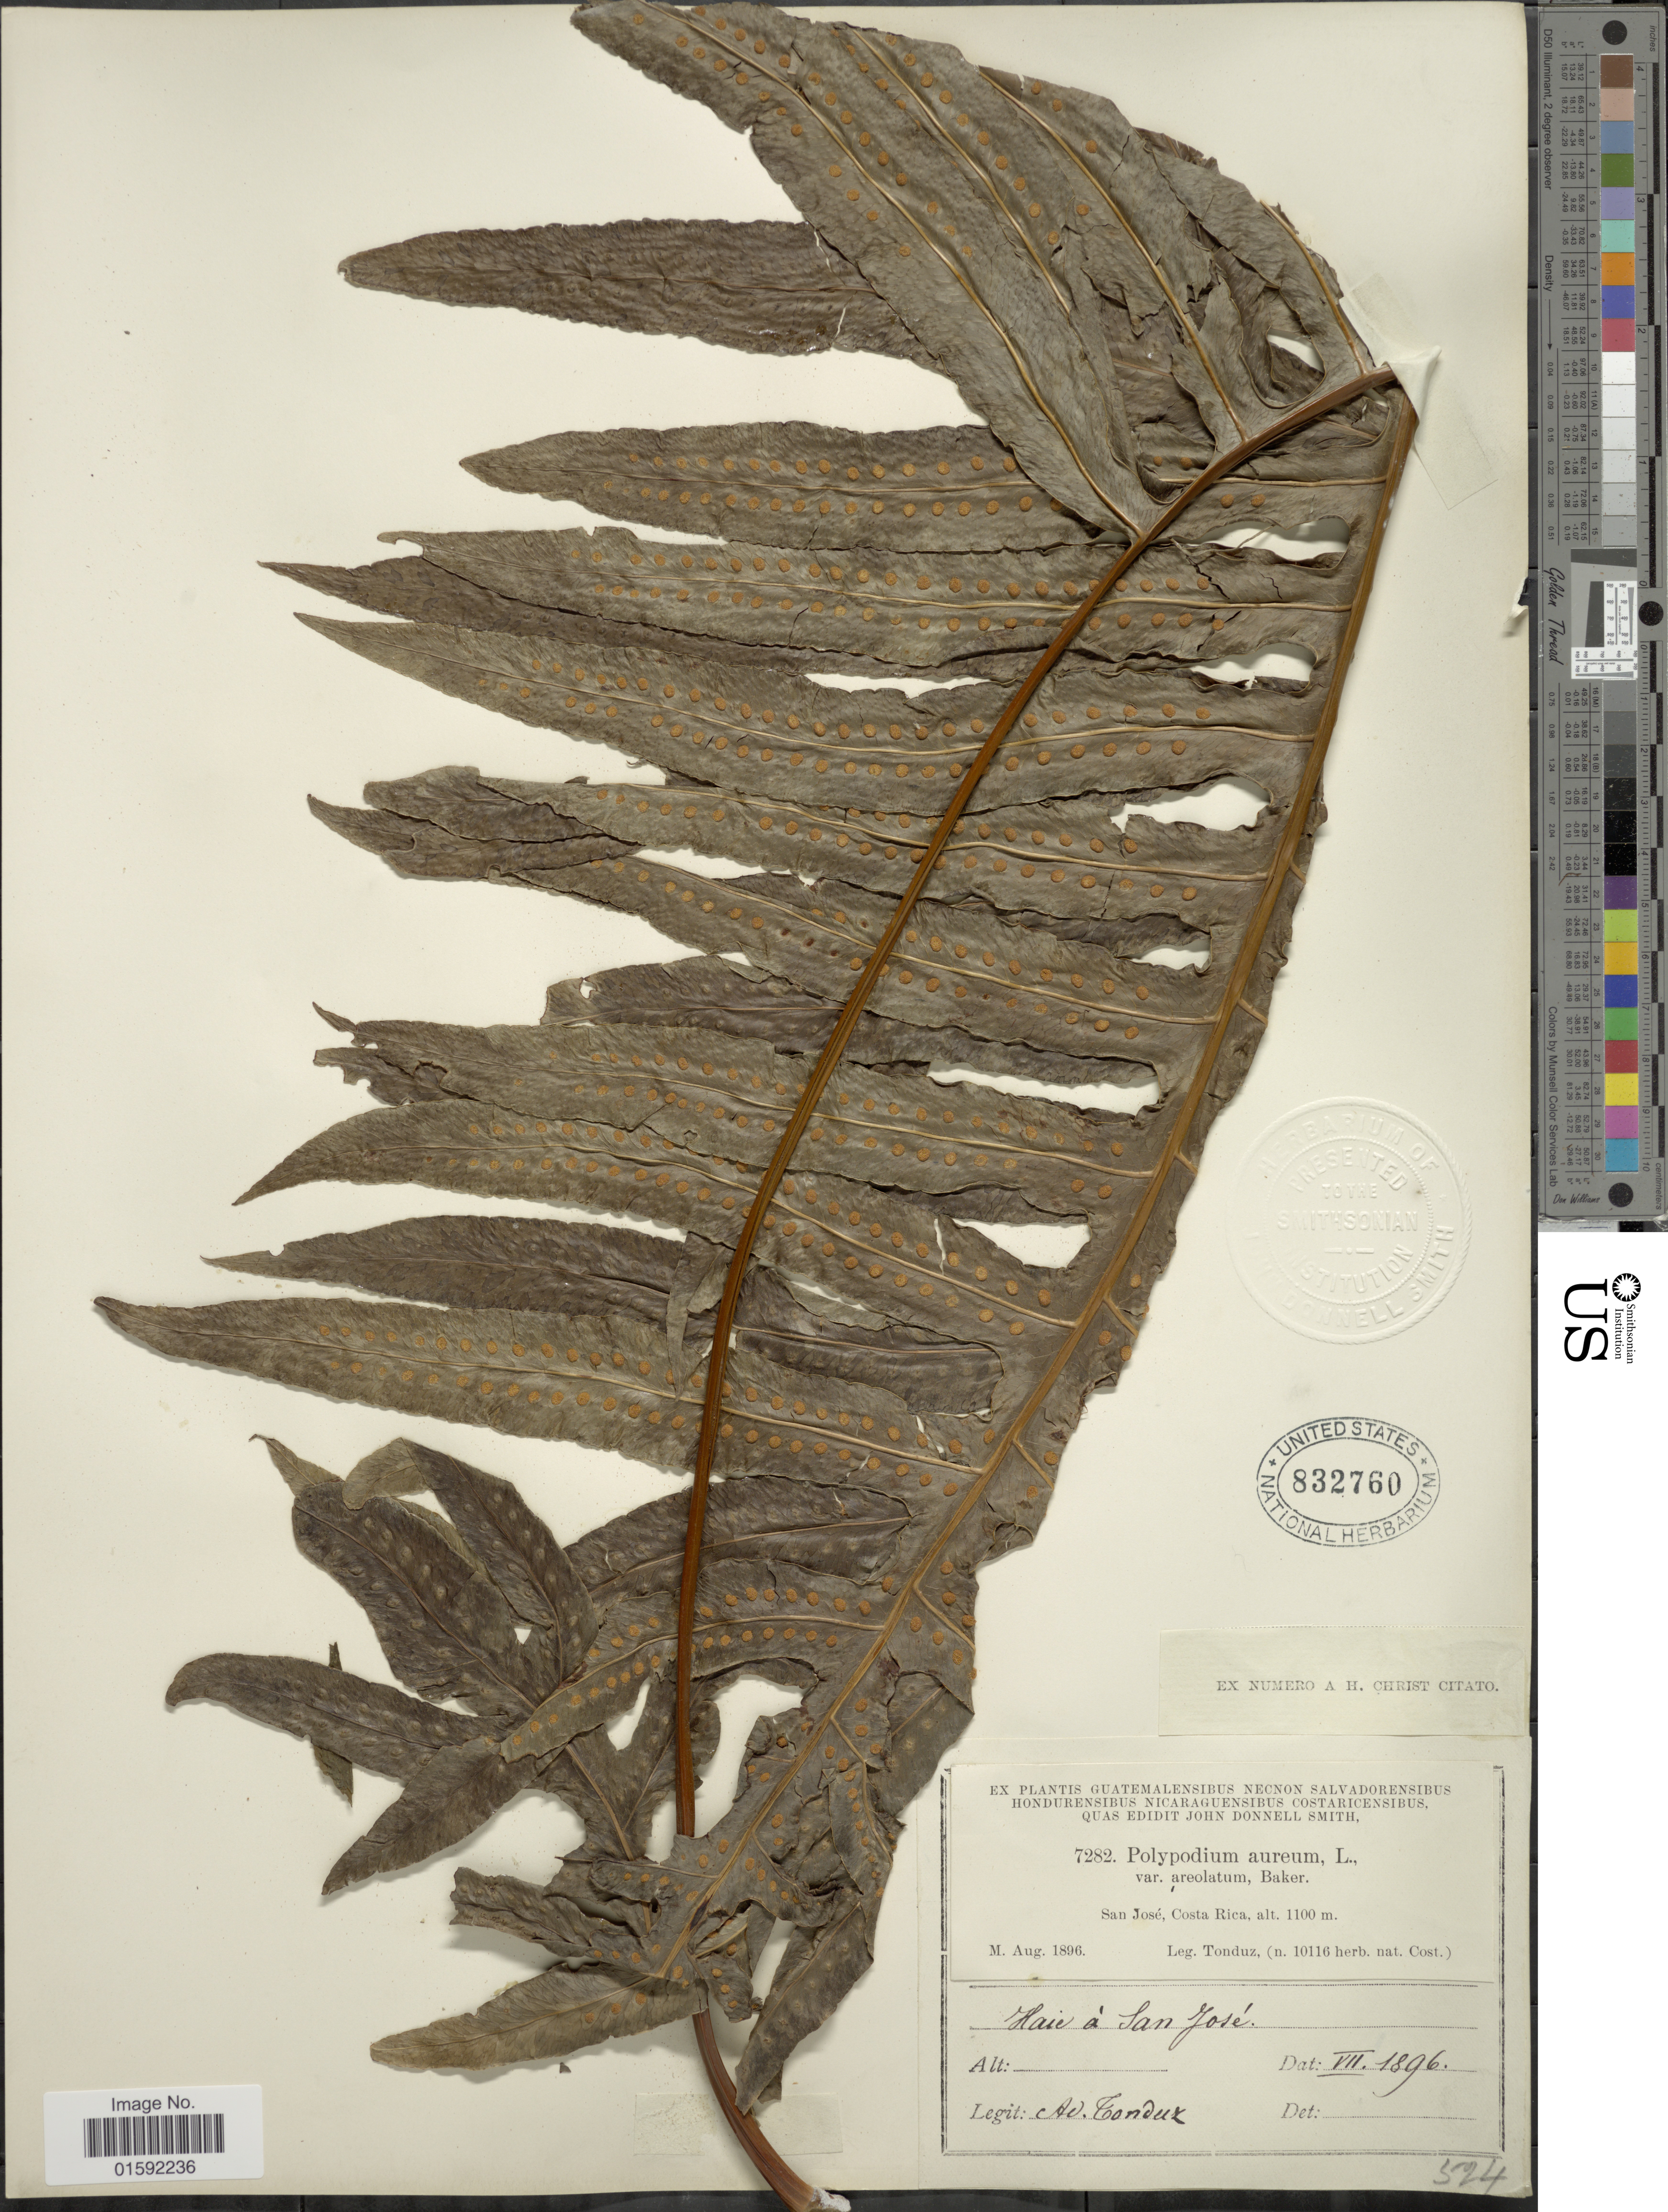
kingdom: Plantae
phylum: Tracheophyta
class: Polypodiopsida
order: Polypodiales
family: Polypodiaceae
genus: Phlebodium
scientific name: Phlebodium pseudoaureum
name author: (Cav.) Lellinger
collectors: A. Tonduz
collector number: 7282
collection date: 1896-07/1896-08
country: Costa Rica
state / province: San José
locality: San José, Costa Rica.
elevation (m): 1100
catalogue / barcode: US 832760